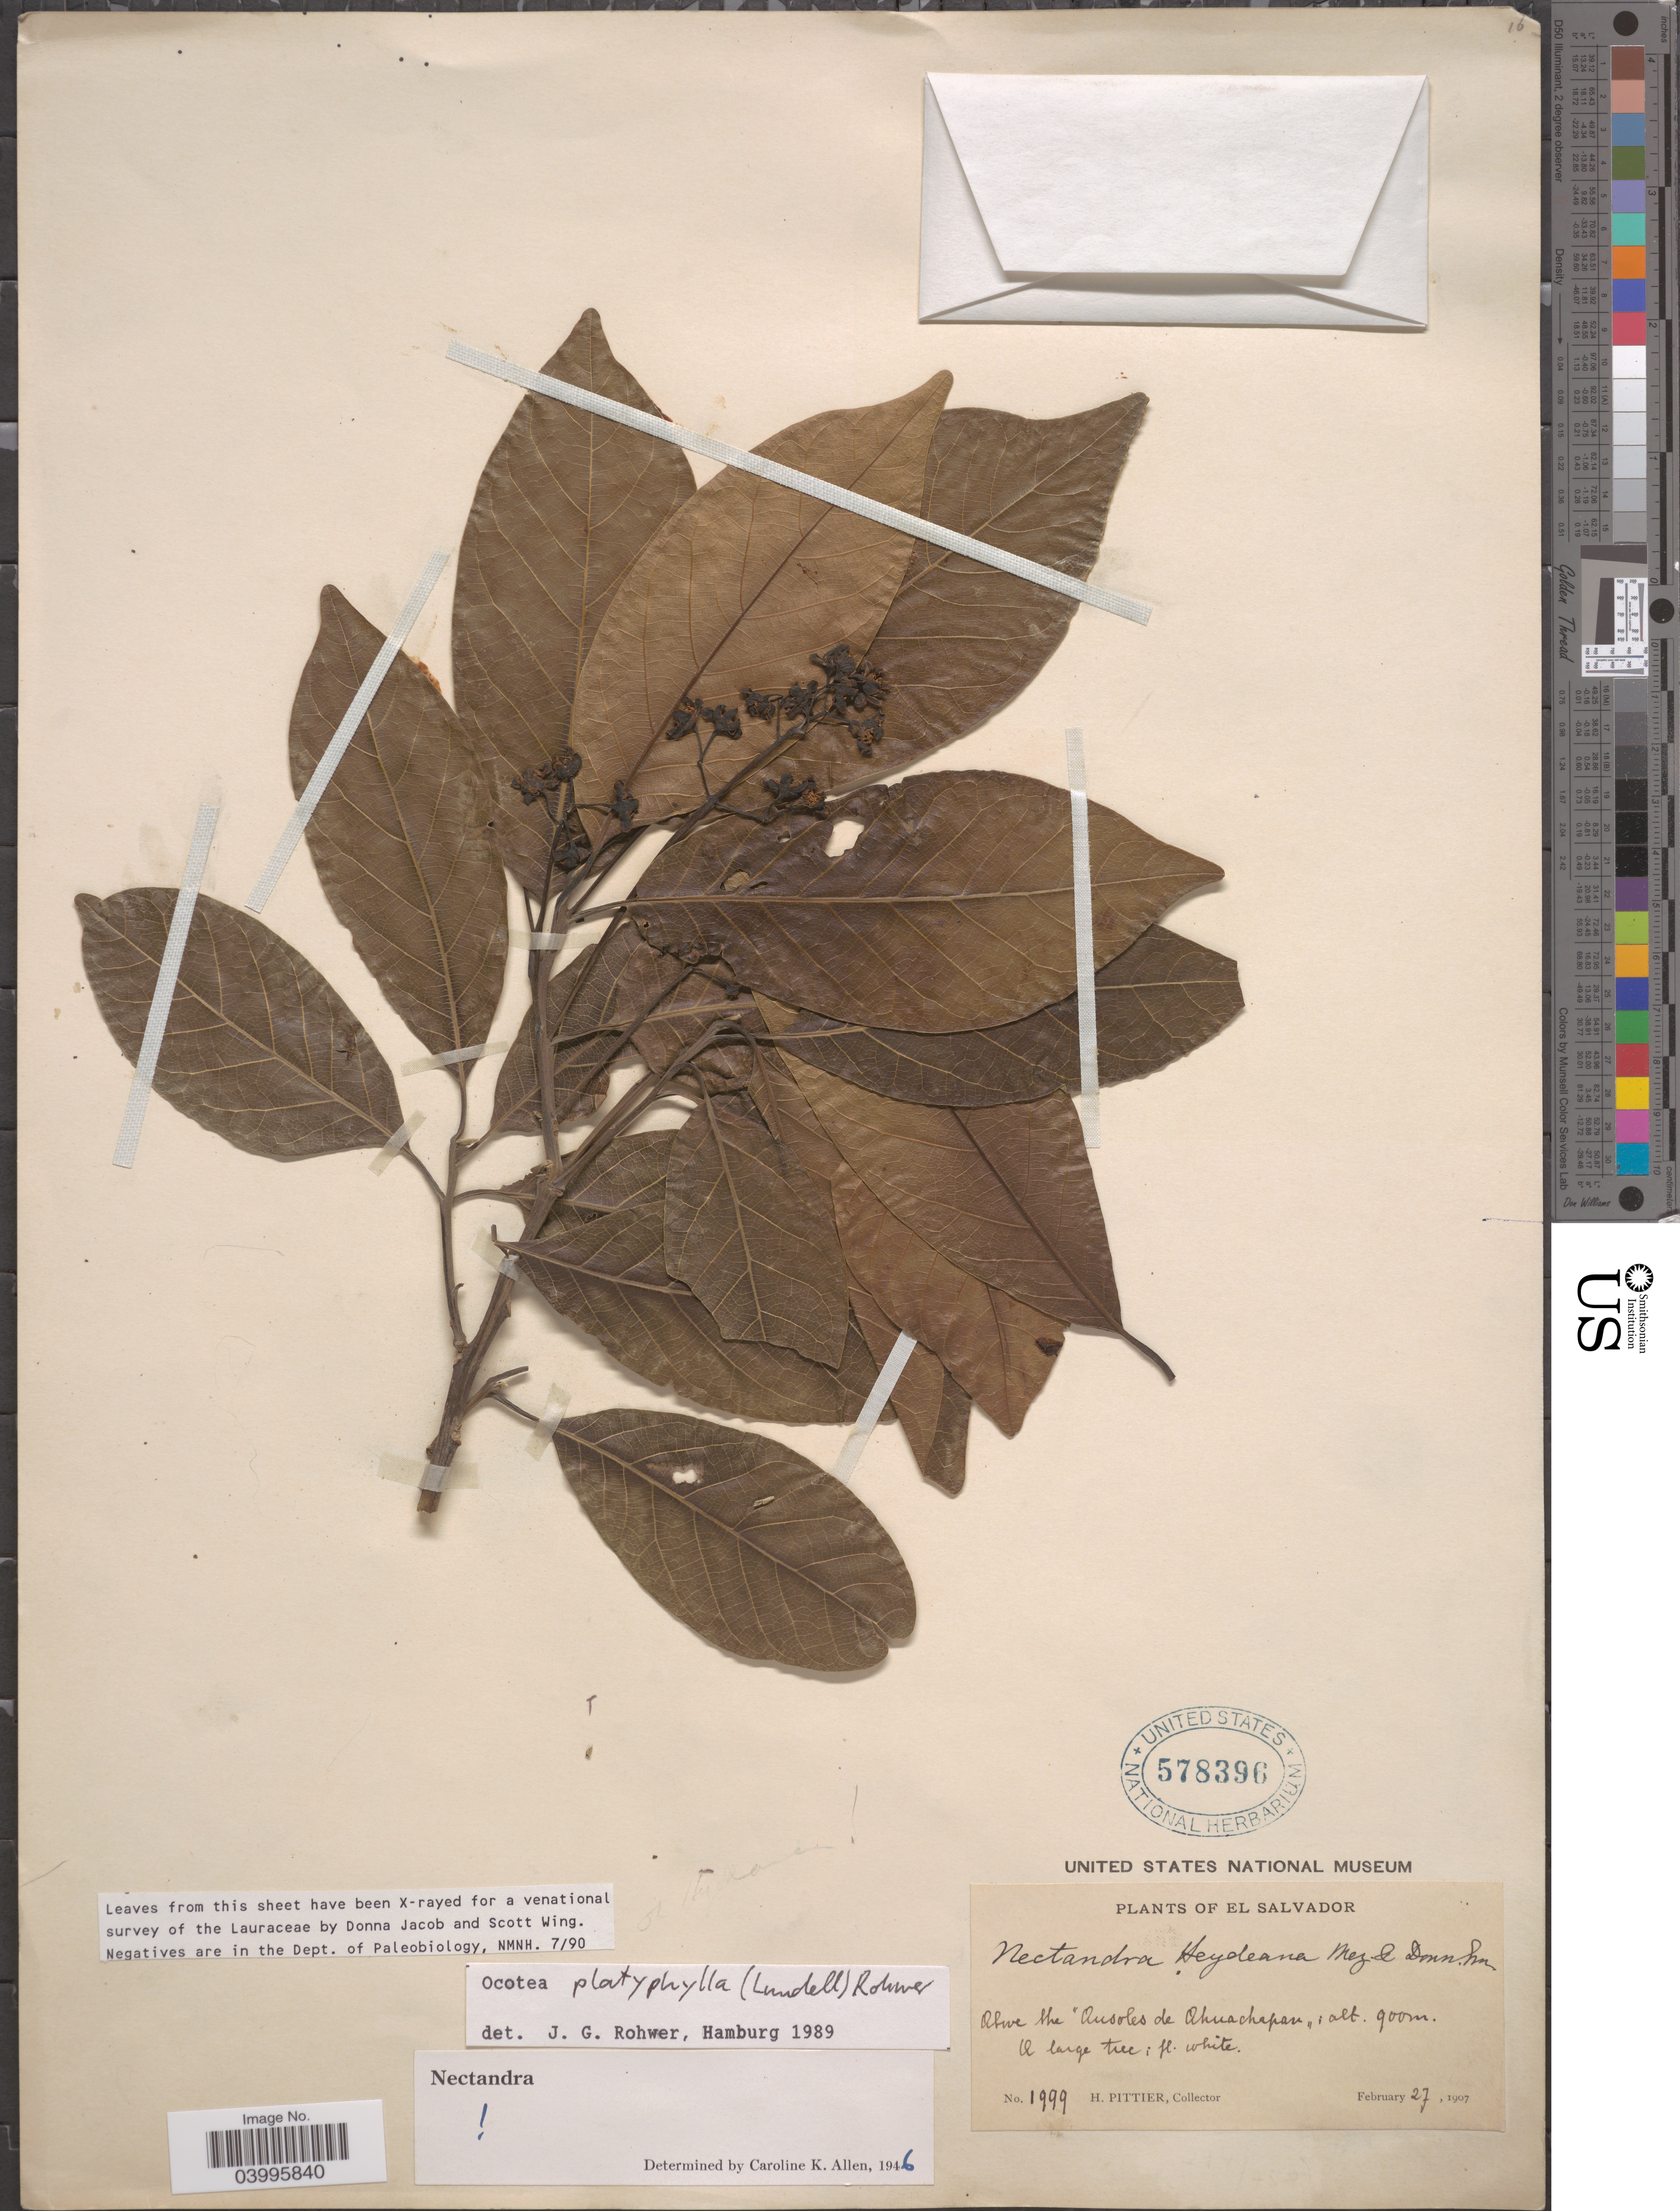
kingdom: Plantae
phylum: Tracheophyta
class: Magnoliopsida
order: Laurales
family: Lauraceae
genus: Ocotea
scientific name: Ocotea platyphylla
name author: (Lundell) Rohwer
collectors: H. F. Pittier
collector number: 1999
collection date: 1907-02-27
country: El Salvador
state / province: Ahuachapan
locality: Above the 'Ausoles de Ahuachapan'.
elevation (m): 900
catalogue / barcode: US 578396